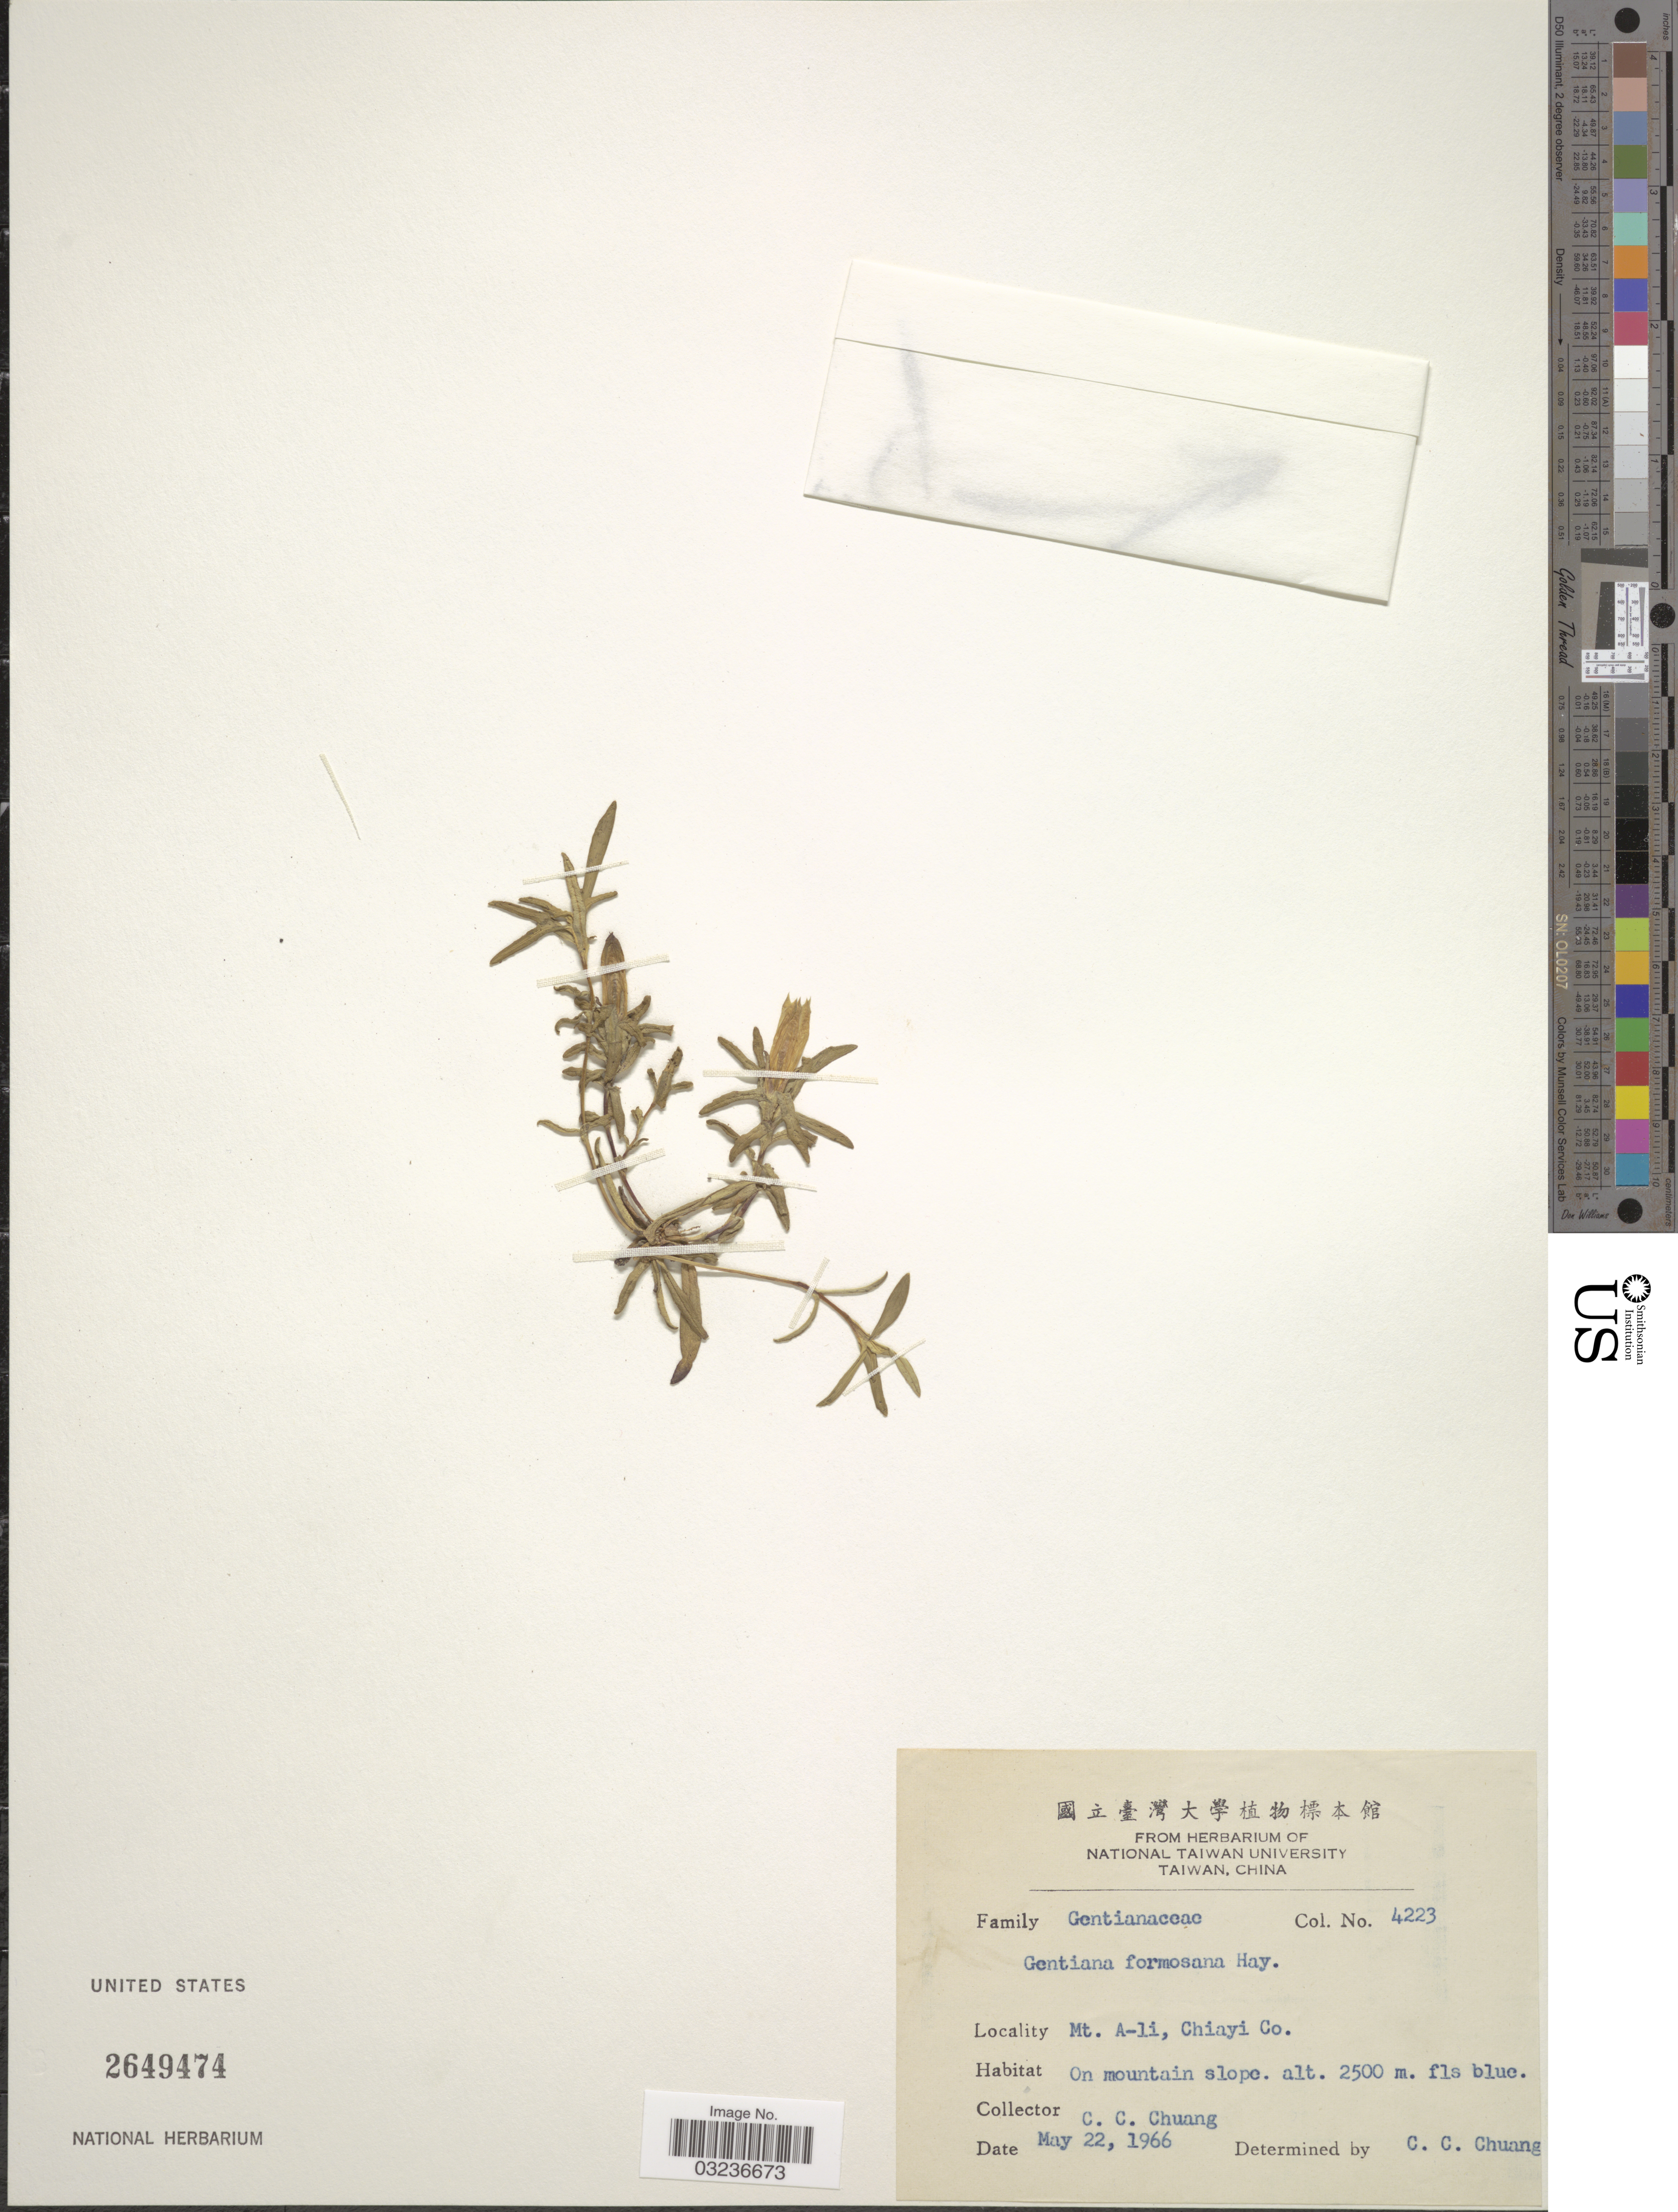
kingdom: Plantae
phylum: Tracheophyta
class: Magnoliopsida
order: Gentianales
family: Gentianaceae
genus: Gentiana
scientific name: Gentiana formosa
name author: Harry Sm.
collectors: C. C. Chuang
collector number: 4223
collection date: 1966-05-22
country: Taiwan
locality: Mt. A-li, Chiayi Co.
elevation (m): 2500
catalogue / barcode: US 2649474